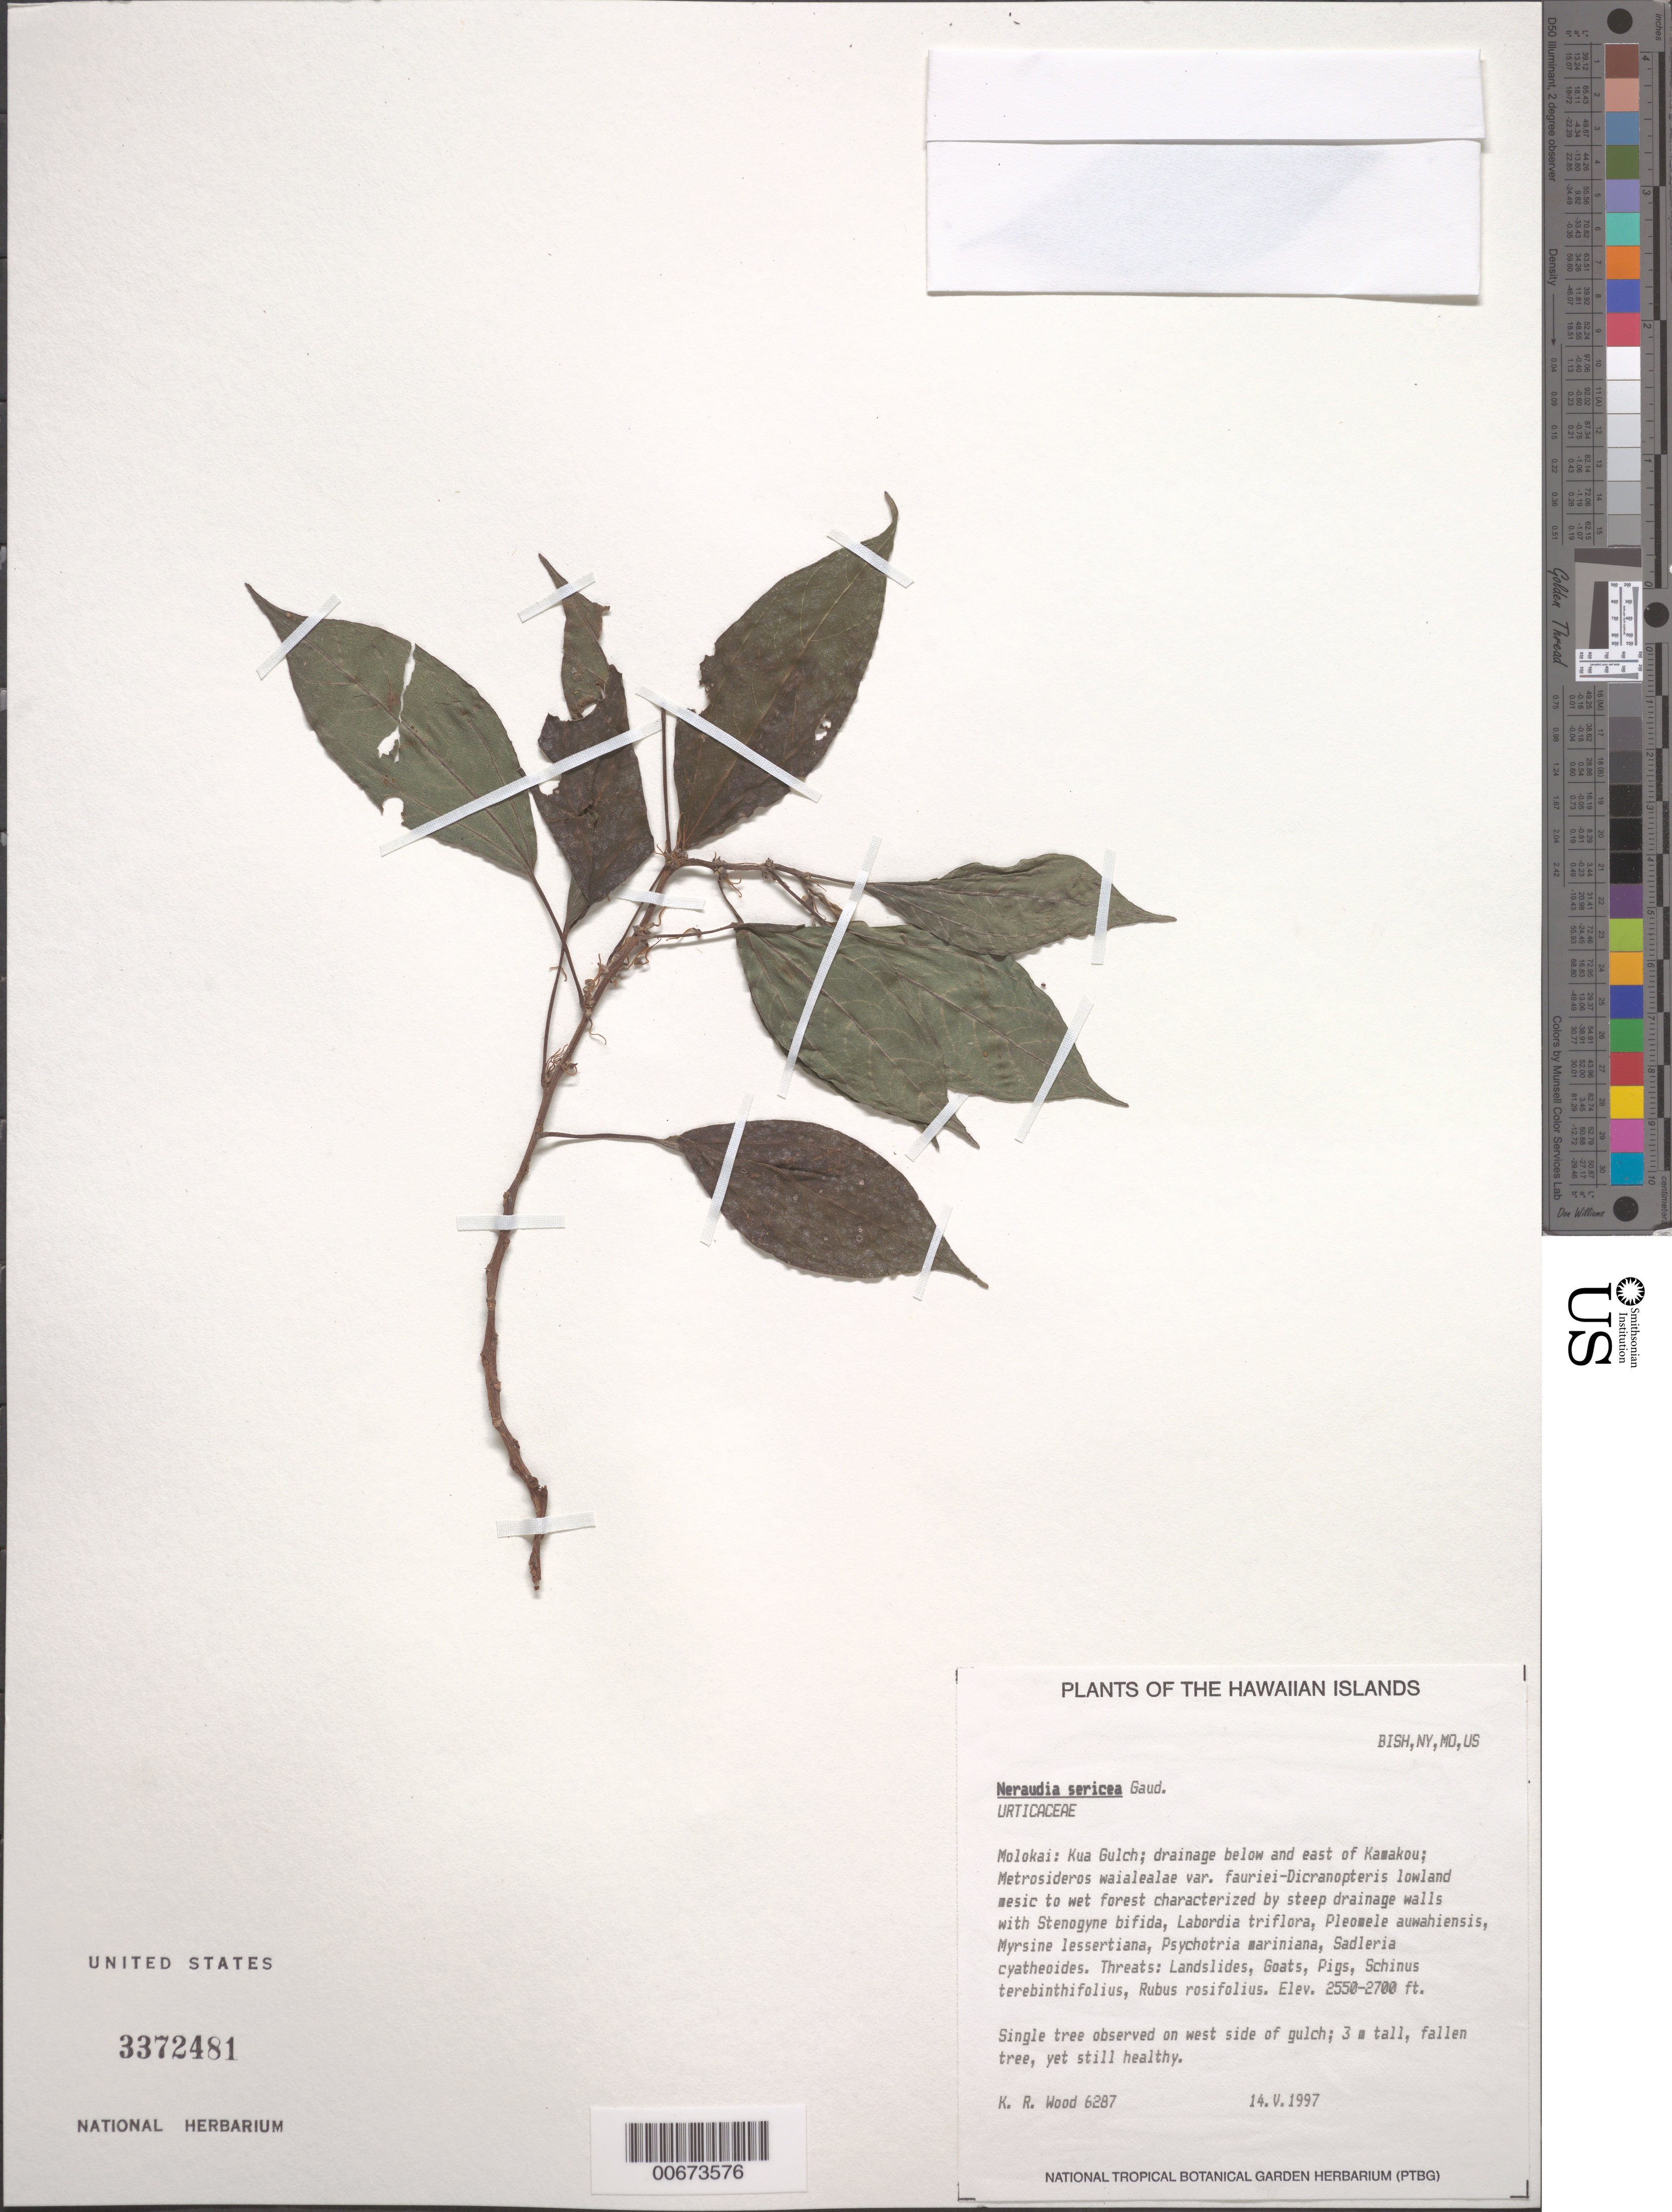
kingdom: Plantae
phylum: Tracheophyta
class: Magnoliopsida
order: Rosales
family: Urticaceae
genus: Neraudia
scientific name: Neraudia sericea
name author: Gaudich.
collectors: K. R. Wood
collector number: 6287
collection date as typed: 14 May 1997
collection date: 1997-05-14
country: United States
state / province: Hawaii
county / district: Maui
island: Moloka'i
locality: Kua Gulch, drainage below and E of Kamakou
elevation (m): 777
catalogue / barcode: US 3372481